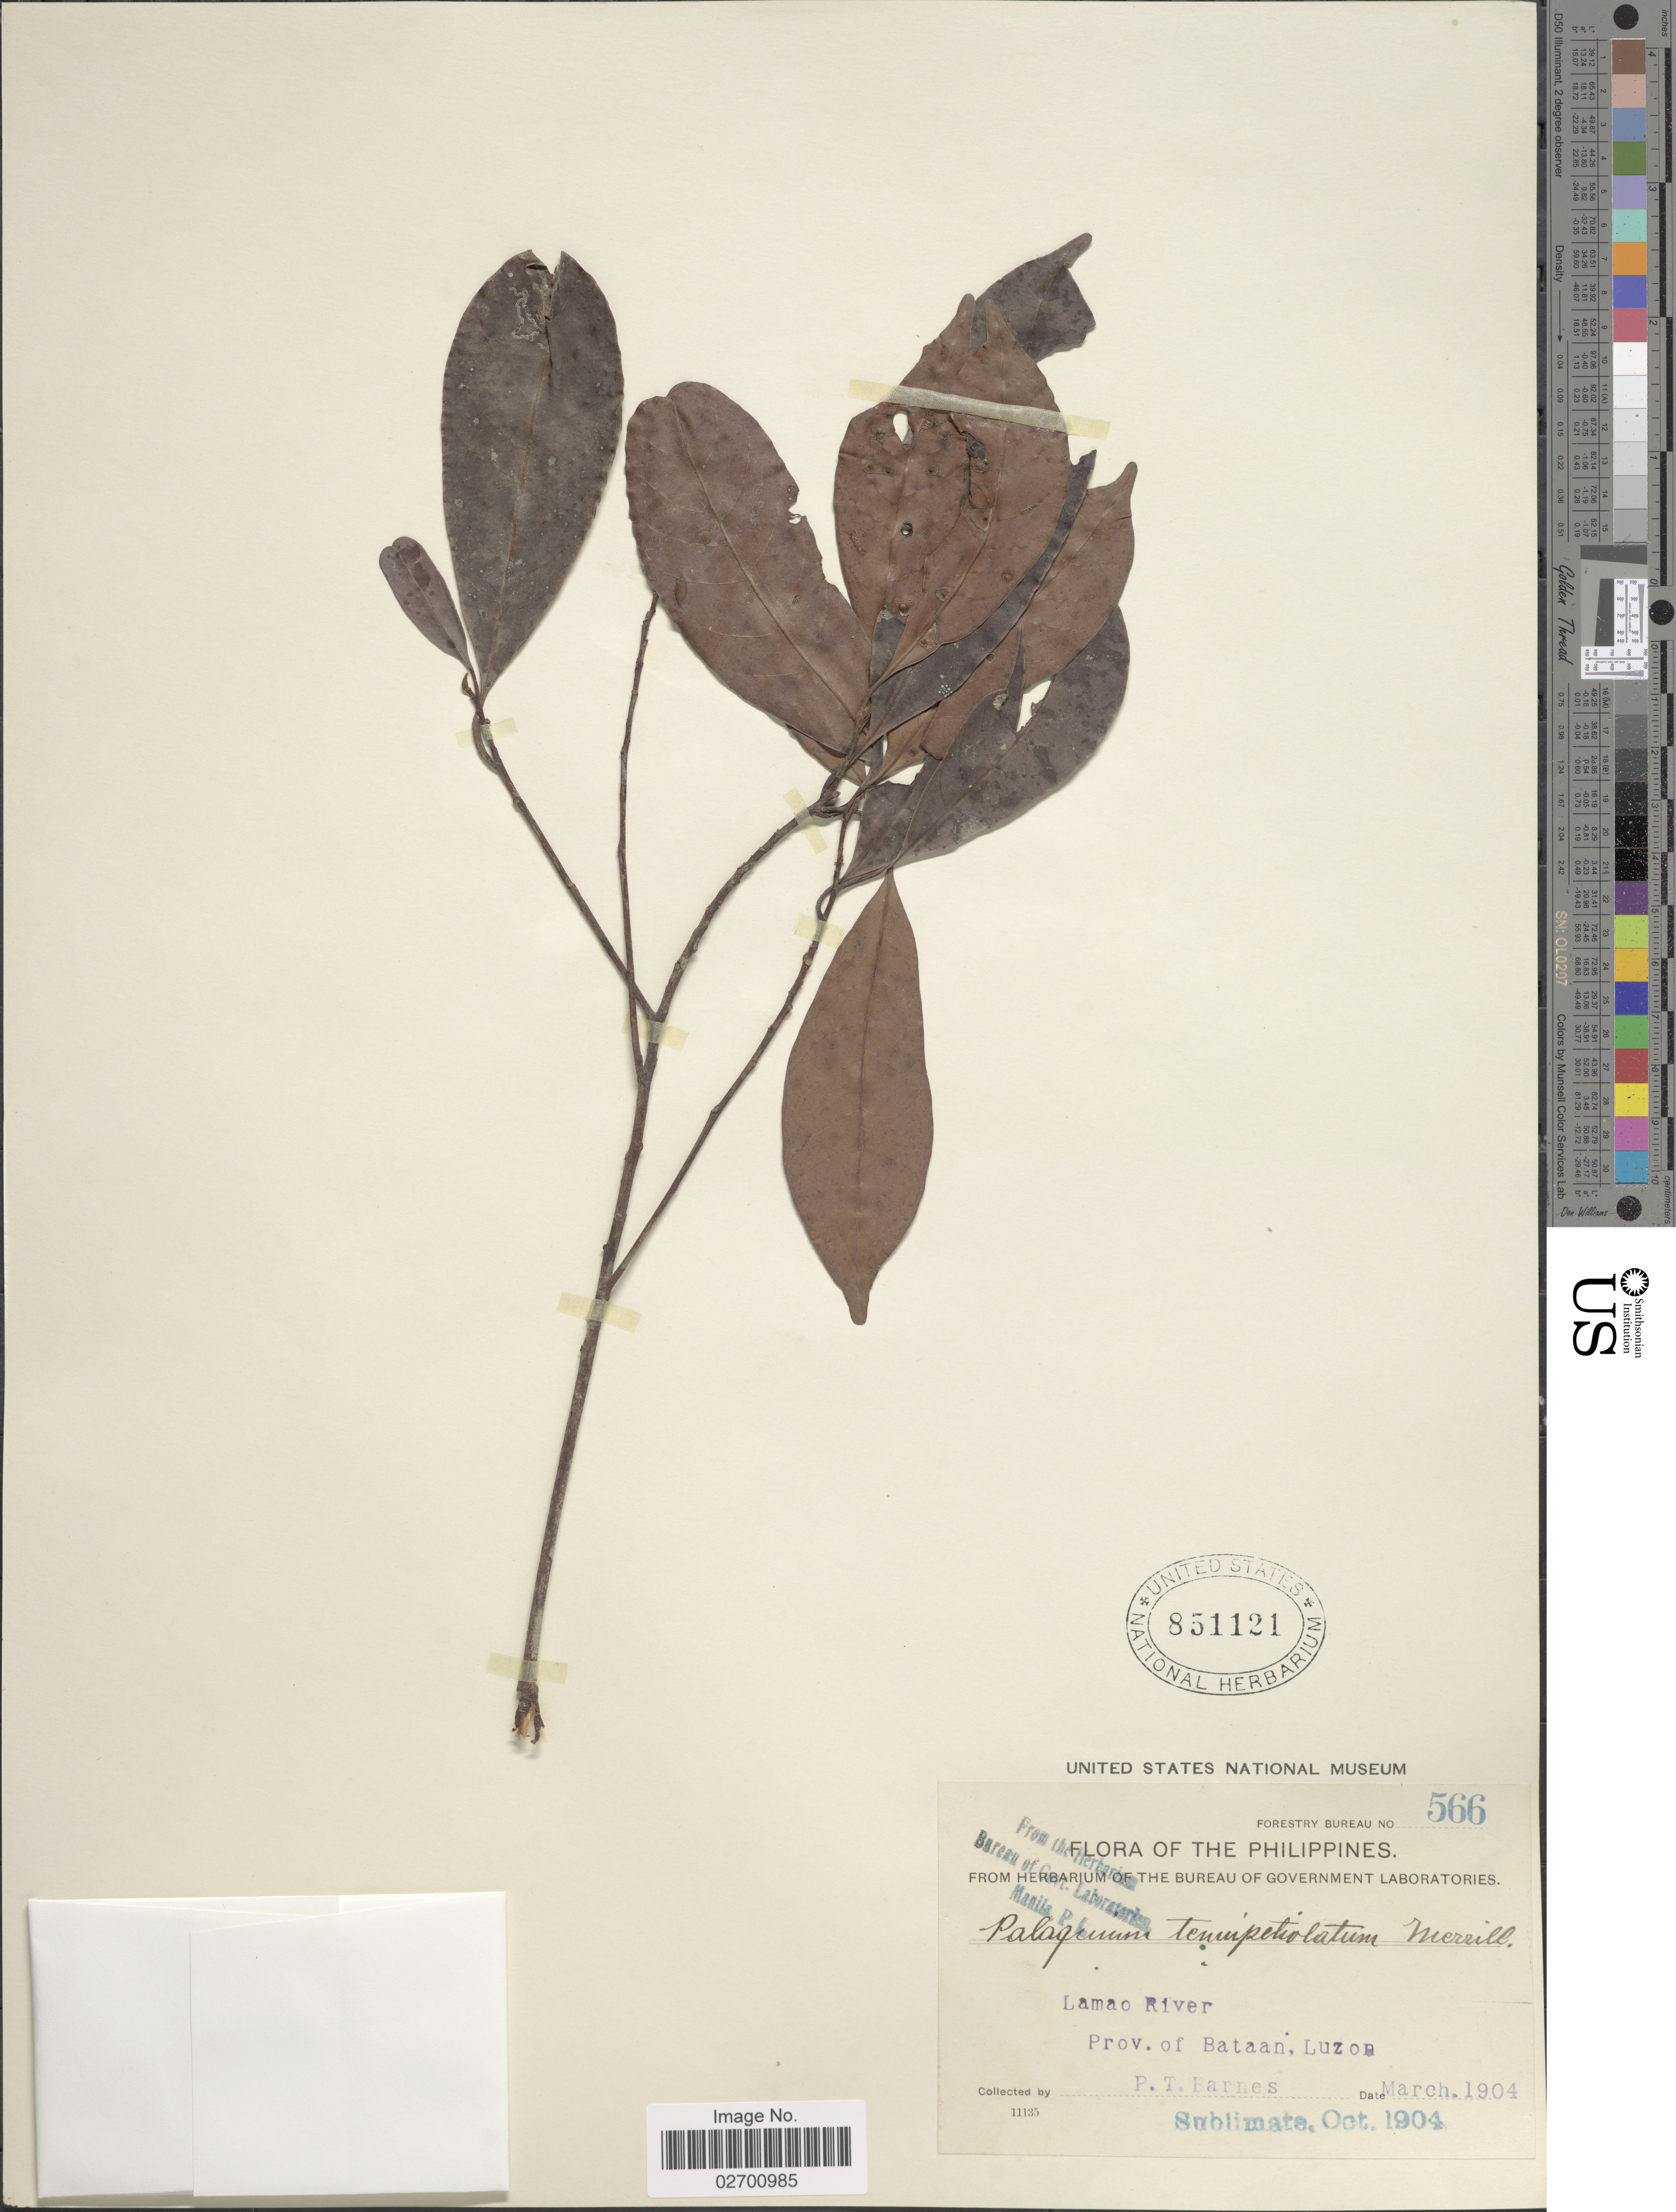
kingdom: Plantae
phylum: Tracheophyta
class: Magnoliopsida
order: Ericales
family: Sapotaceae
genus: Palaquium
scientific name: Palaquium tenuipetiolatum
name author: Merr.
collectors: P. Barnes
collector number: Forestry Bureau 566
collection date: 1904-03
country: Philippines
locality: Lamao River, Prov. of Bataan, Luzon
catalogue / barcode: US 851121